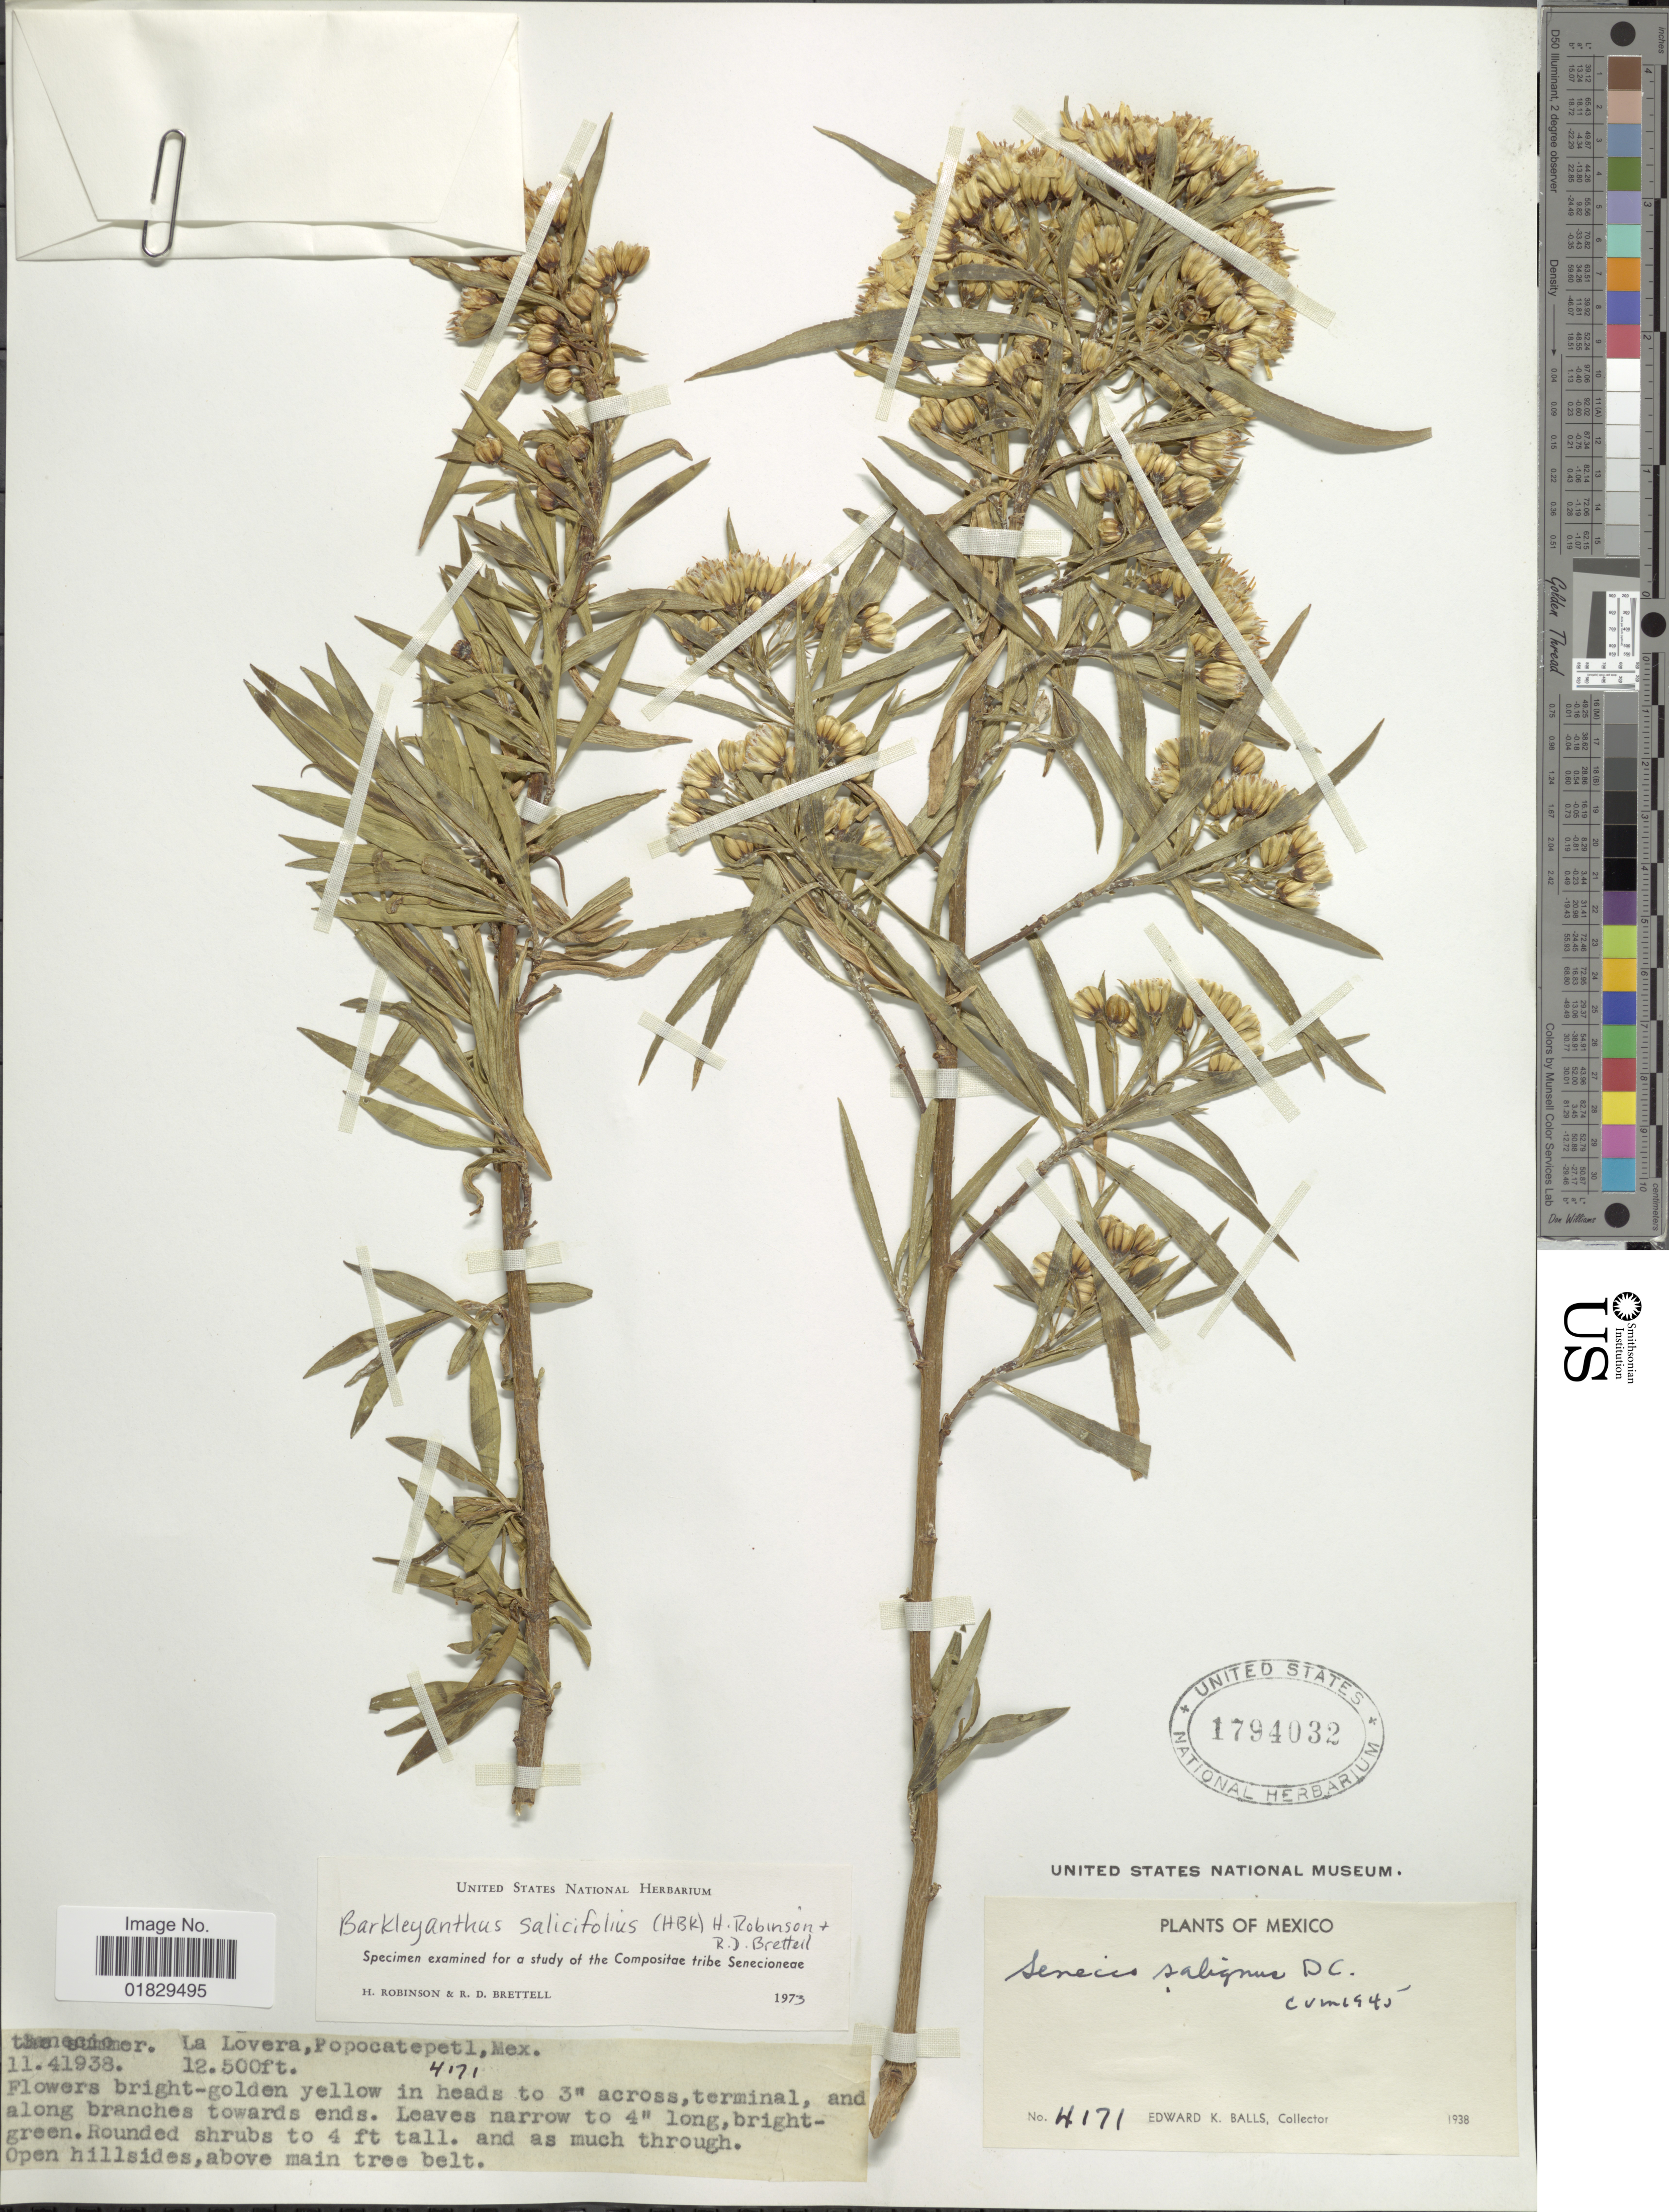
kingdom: Plantae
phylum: Tracheophyta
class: Magnoliopsida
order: Asterales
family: Asteraceae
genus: Barkleyanthus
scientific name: Barkleyanthus salicifolius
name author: (Kunth) H. Rob. & Brettell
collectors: E. K. Balls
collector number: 4171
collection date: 1938-04-11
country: Mexico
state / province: México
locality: La Lovera, Popocatepetl, Mex.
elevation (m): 3810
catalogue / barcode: US 1794032